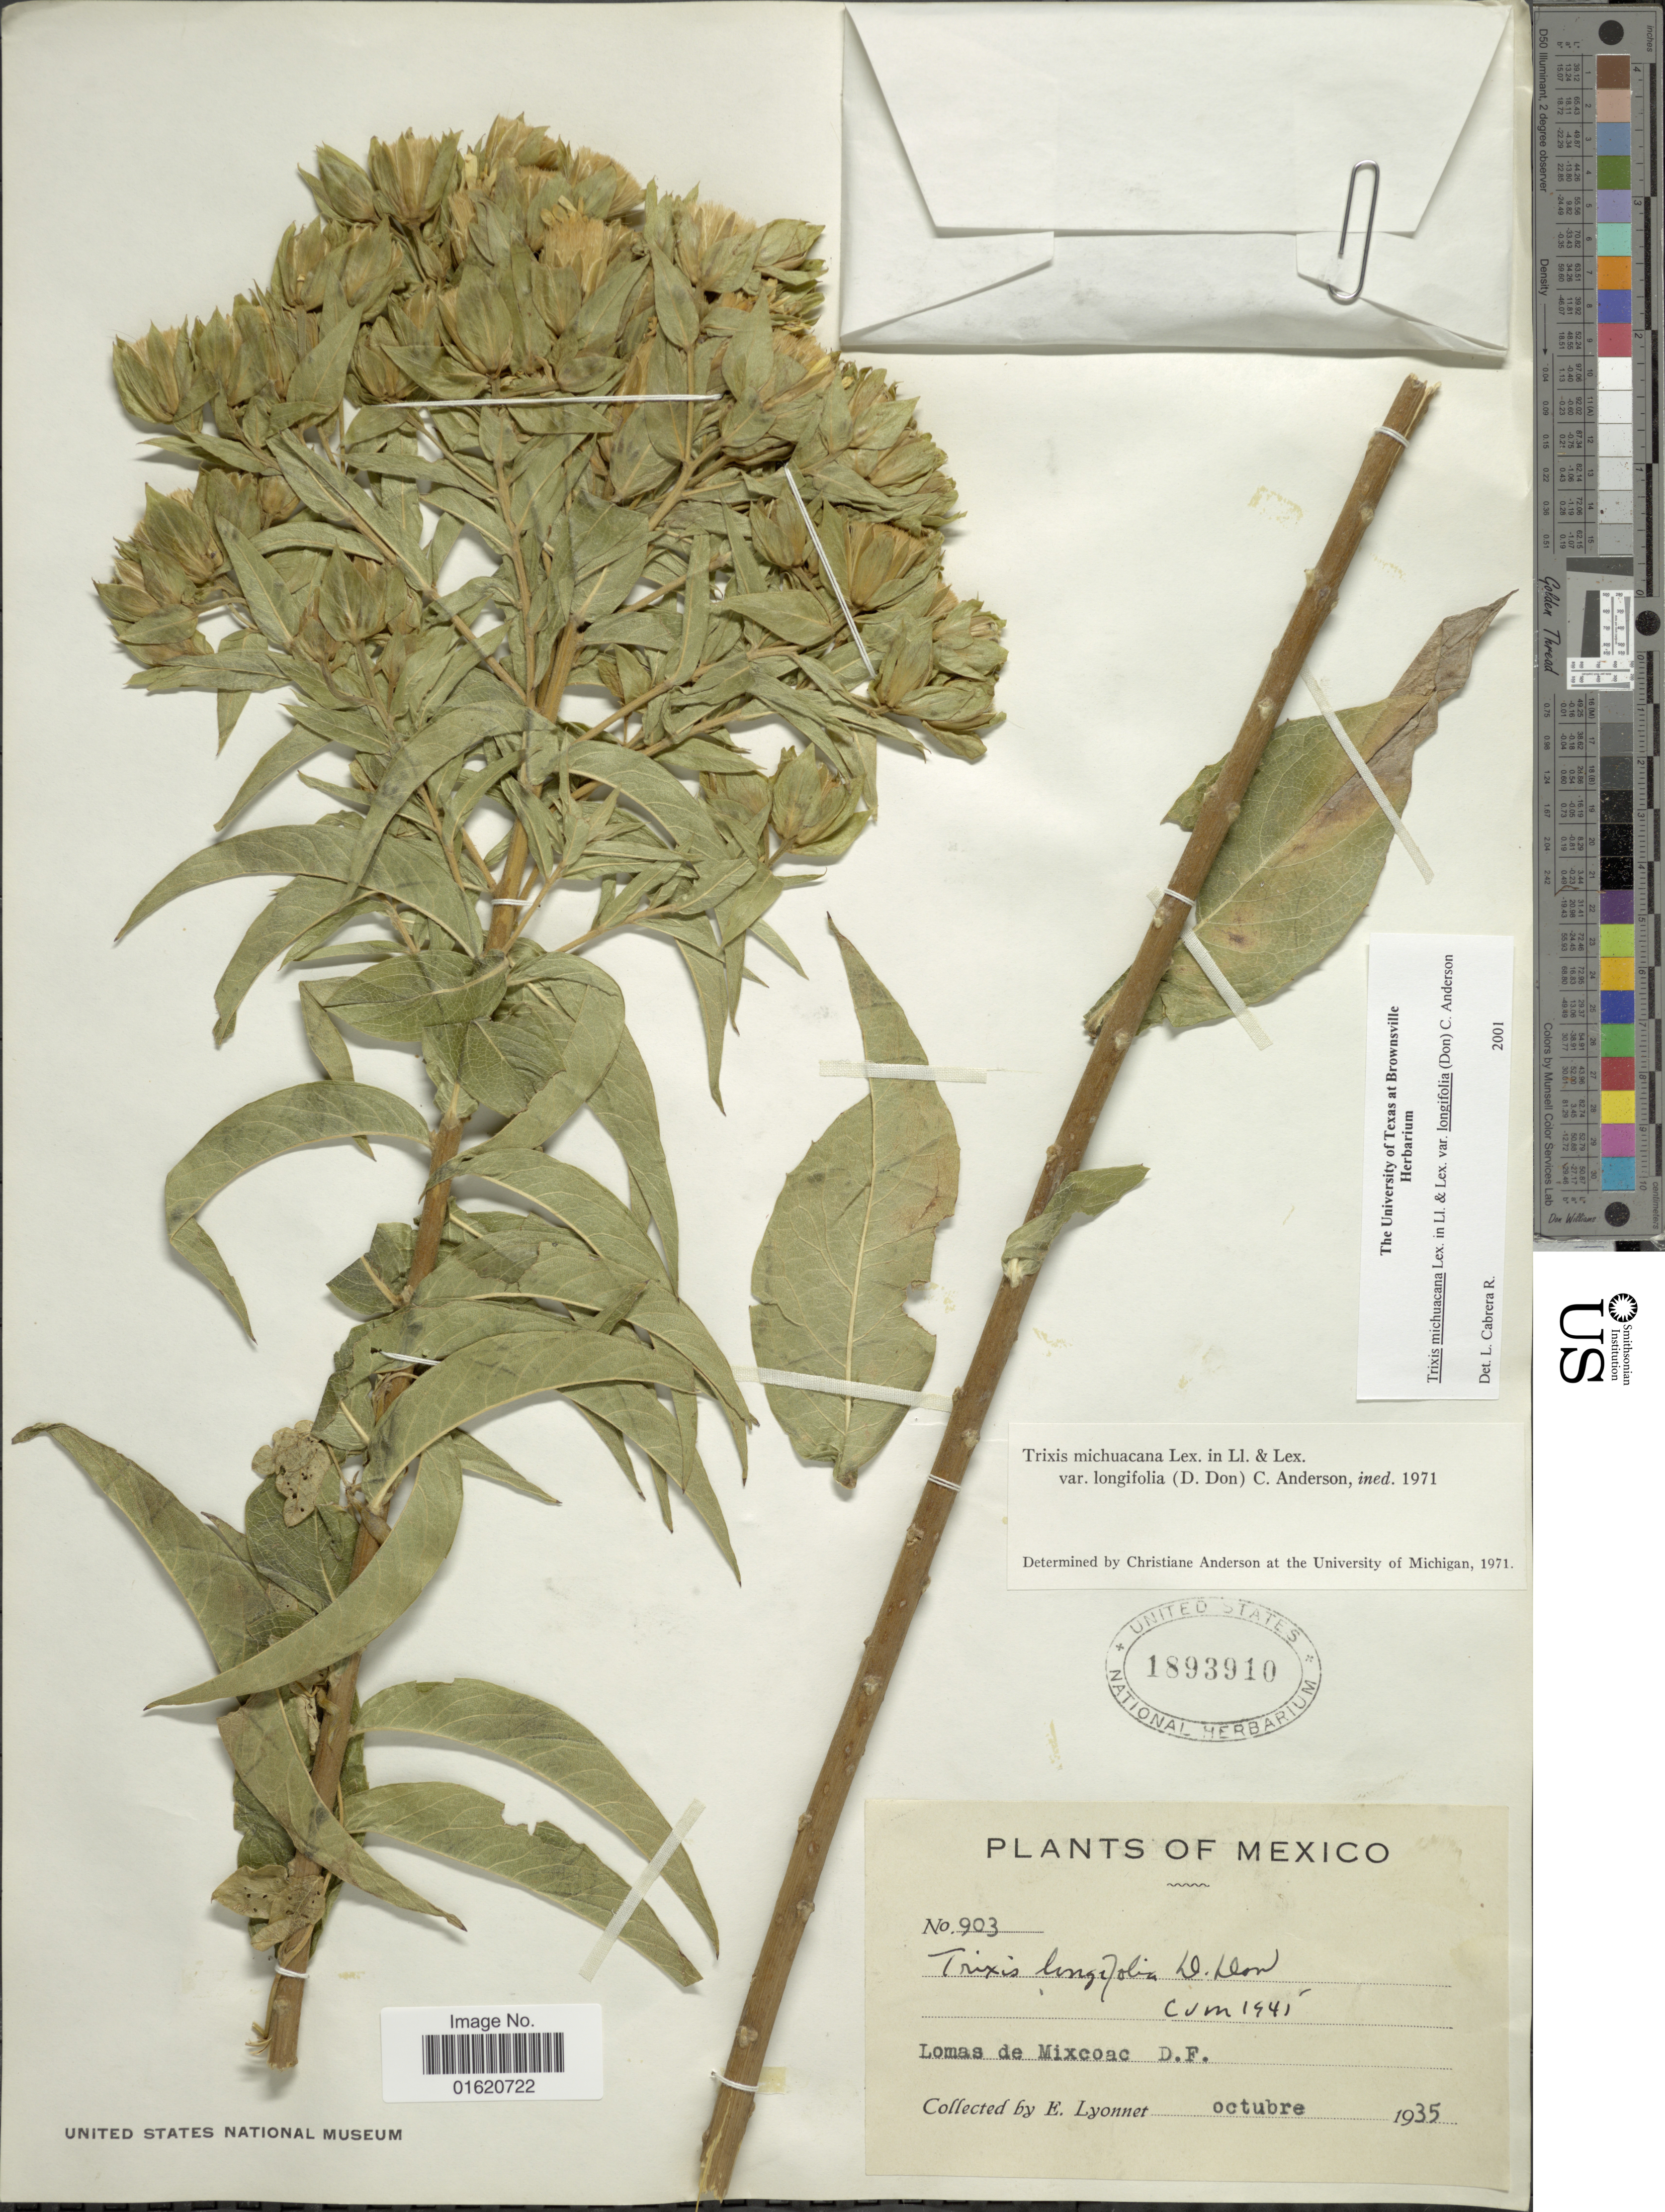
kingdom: Plantae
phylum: Tracheophyta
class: Magnoliopsida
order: Asterales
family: Asteraceae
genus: Trixis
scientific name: Trixis michuacana var. longifolia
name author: (D. Don) C.E. Anderson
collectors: E. Lyonnet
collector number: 903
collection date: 1935-10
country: Mexico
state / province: Distrito Federal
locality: Lomad de Mixcoac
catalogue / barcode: US 1893910